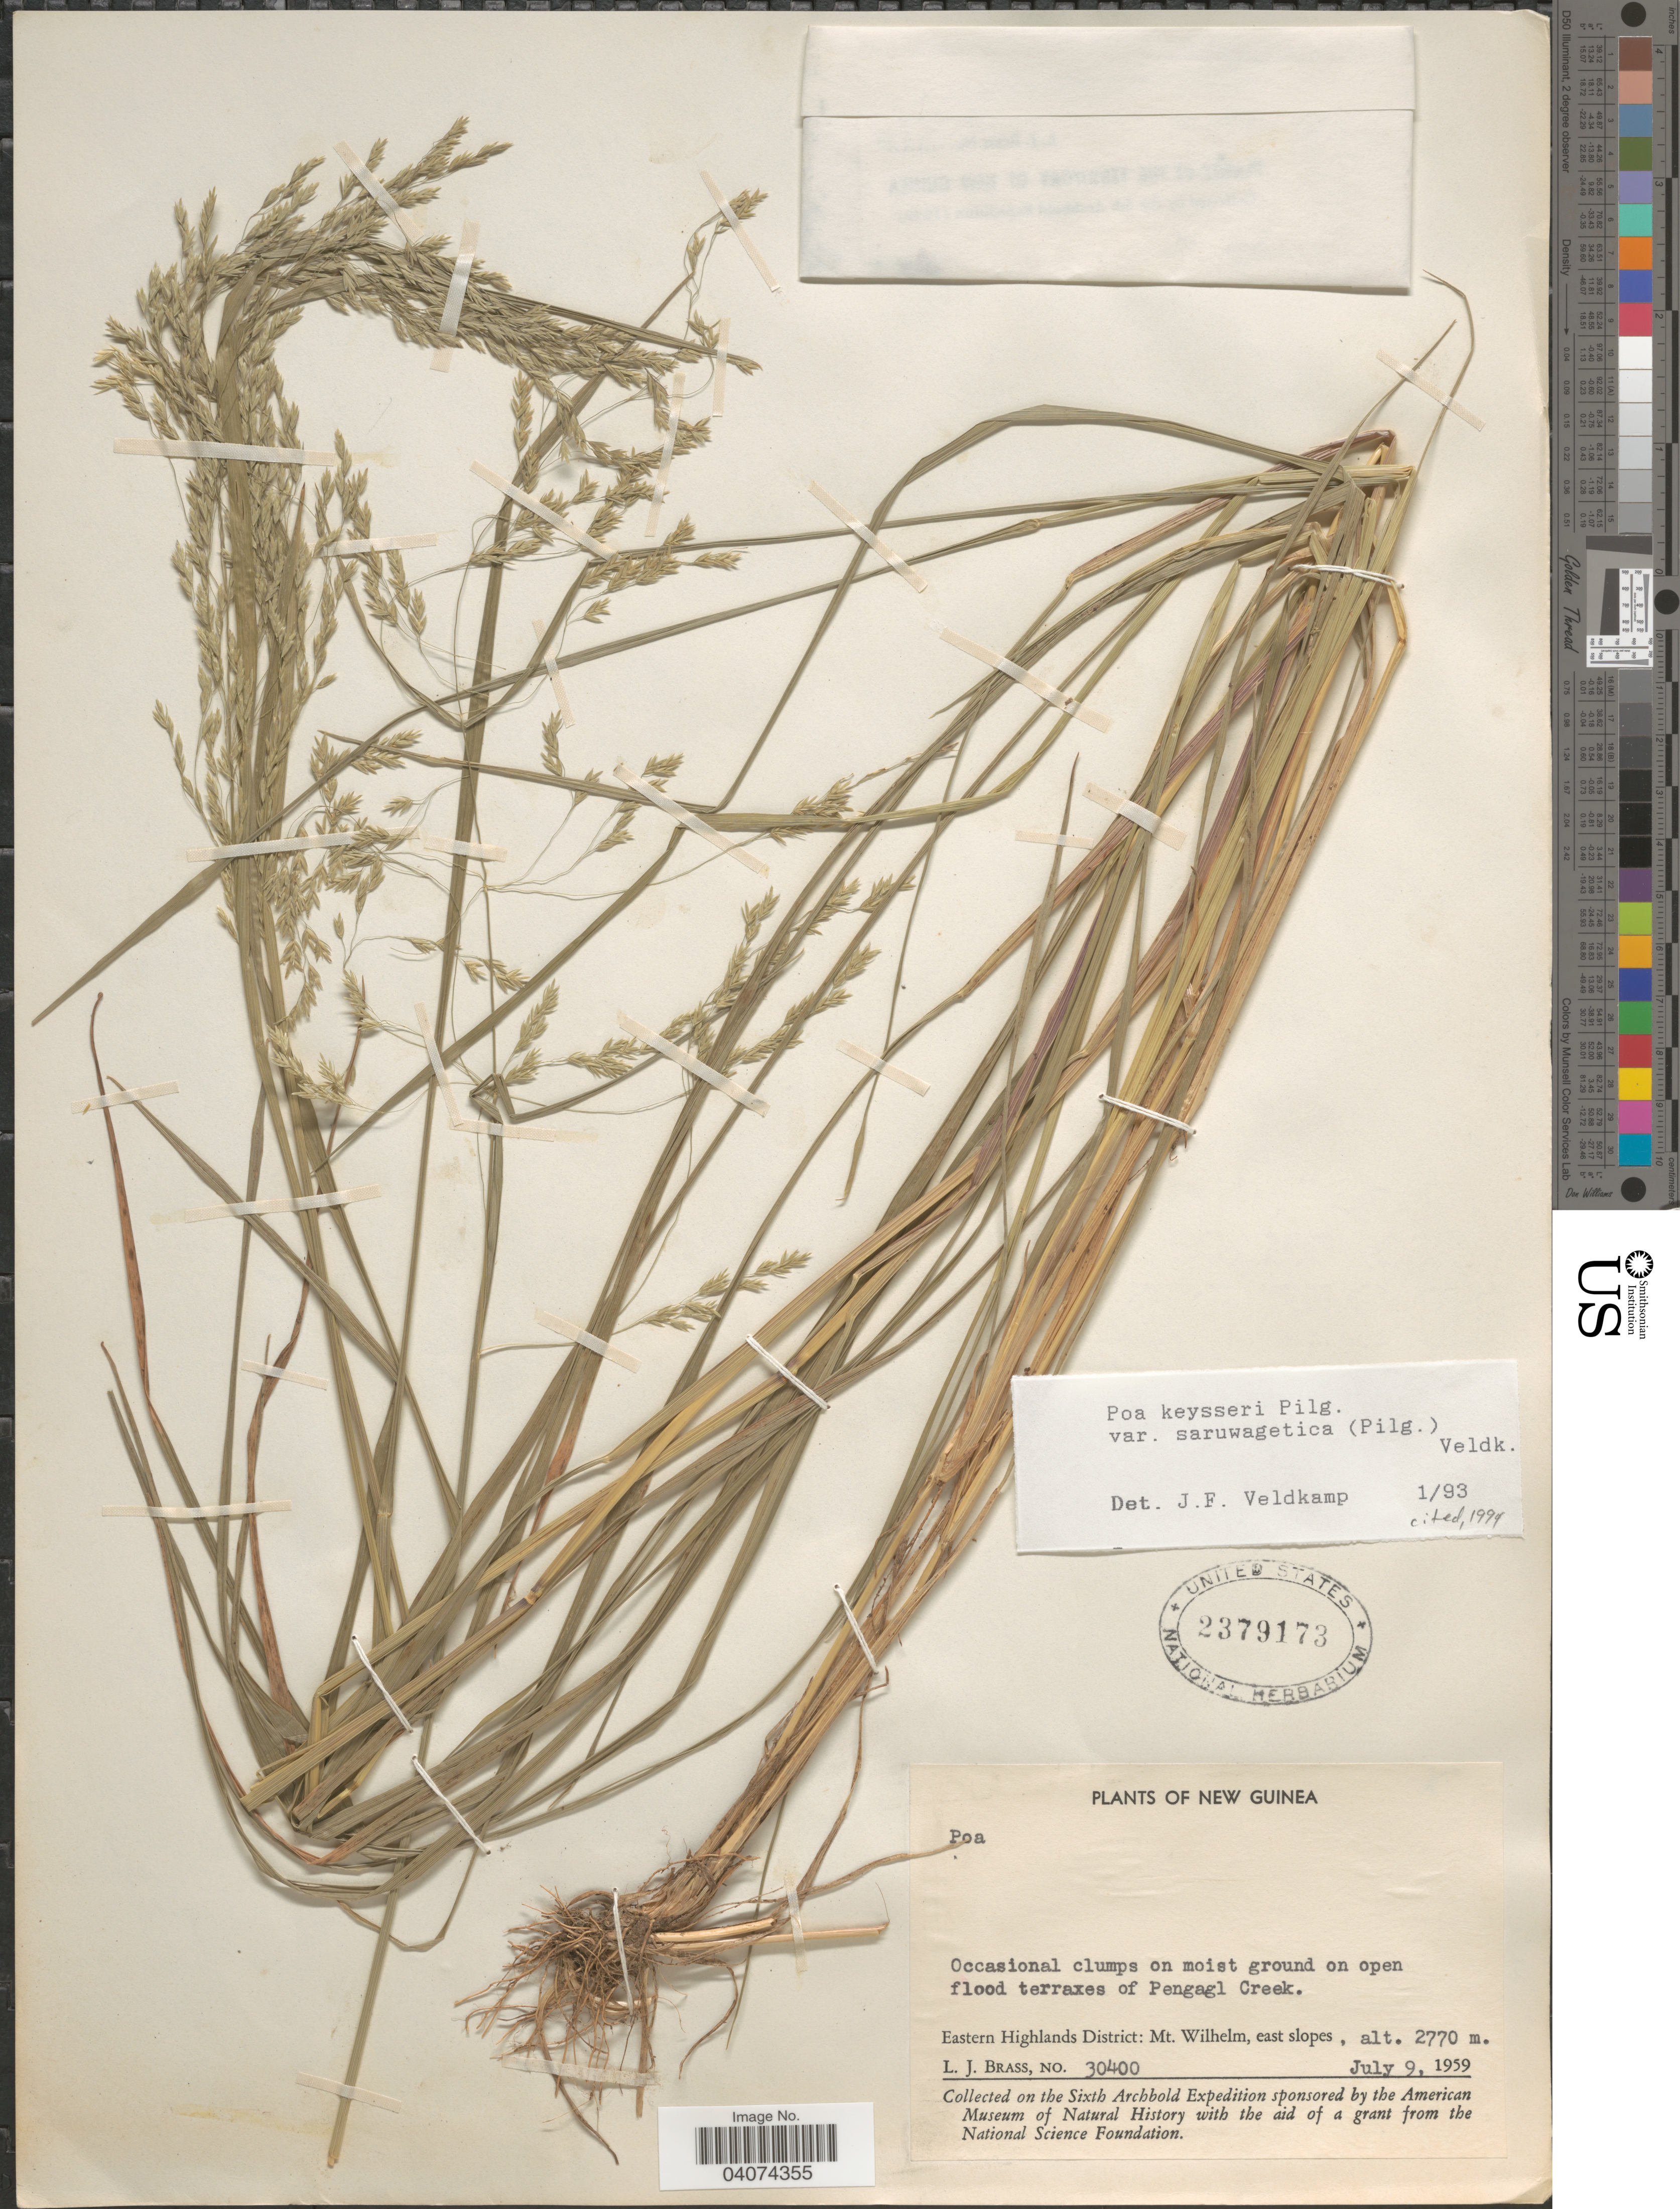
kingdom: Plantae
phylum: Tracheophyta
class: Liliopsida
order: Poales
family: Poaceae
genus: Poa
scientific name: Poa keysseri subsp. saruwagetica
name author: (Pilg.) Veldkamp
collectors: L. J. Brass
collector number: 30400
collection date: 1959-07-09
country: Papua New Guinea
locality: New Guinea. Occasional clumps on moist ground on open flood terraxes of Pengagl Creek. Eastern Highlands District: Mt. Wilhelm, east slopes. The Sixth Archbold Expedition.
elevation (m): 2770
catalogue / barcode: US 2379173